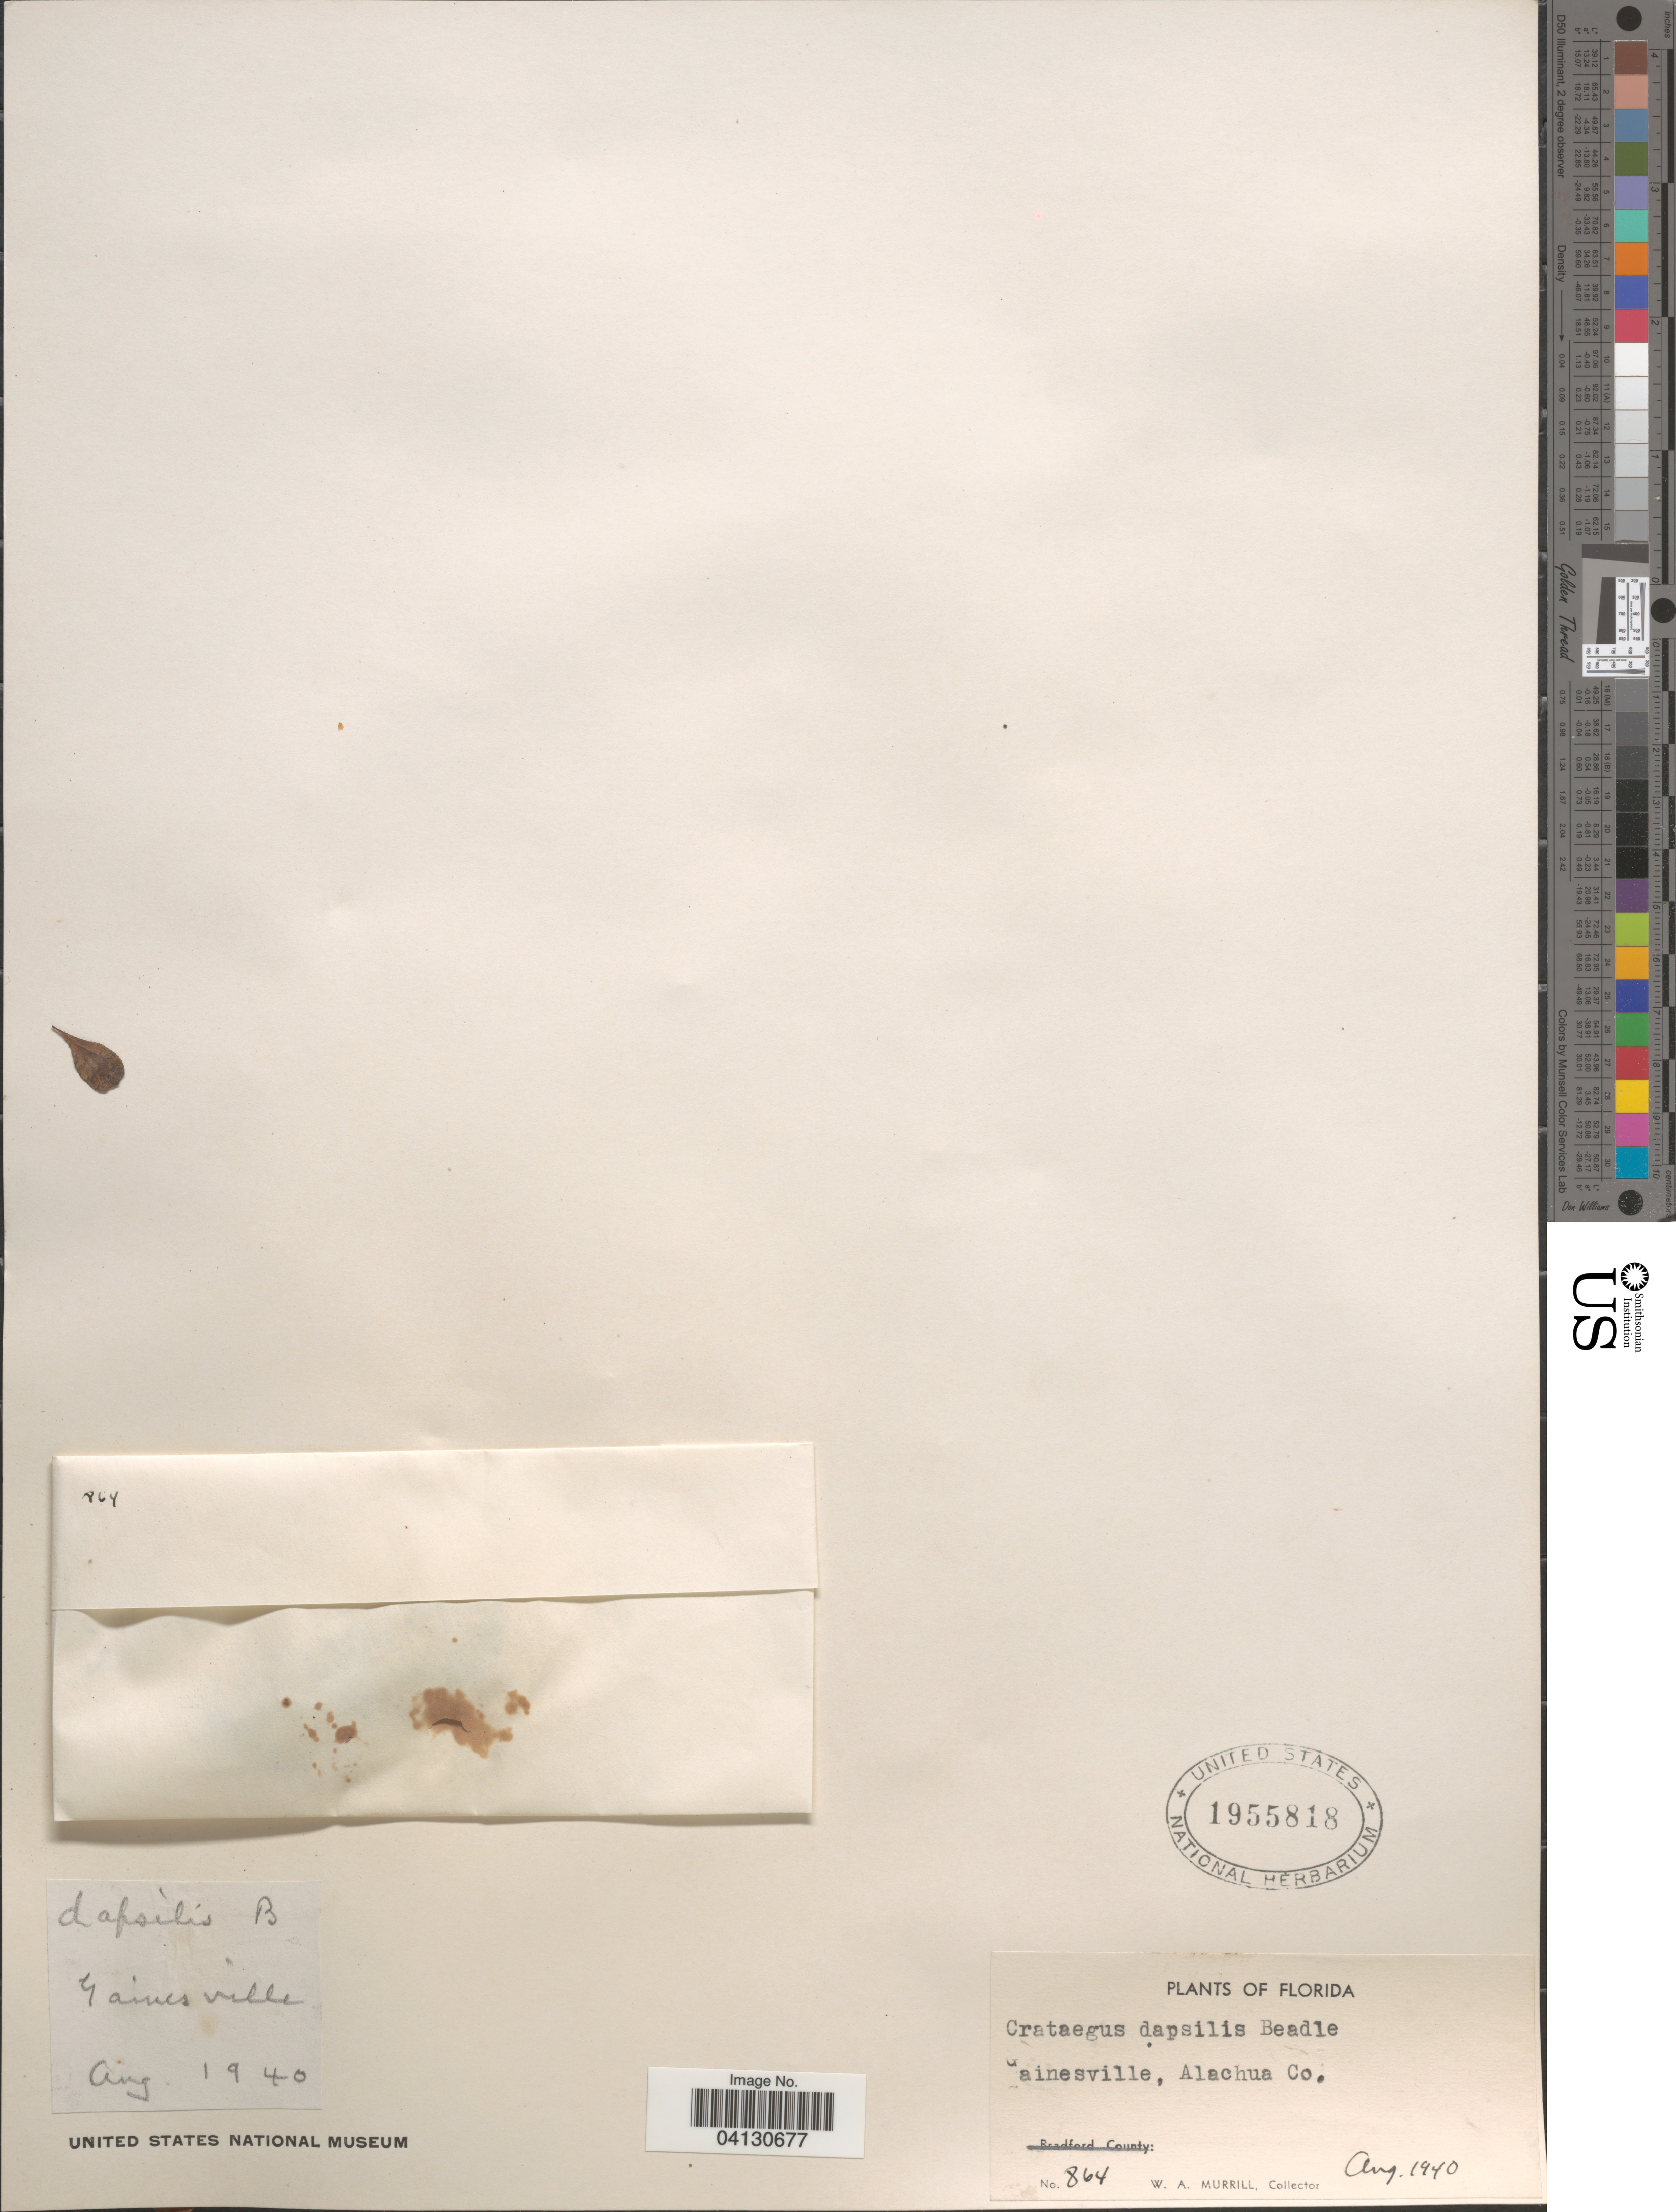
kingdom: Plantae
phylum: Tracheophyta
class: Magnoliopsida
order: Rosales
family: Rosaceae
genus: Crataegus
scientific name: Crataegus dapsilis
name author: Beadle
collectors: W. A. Murrill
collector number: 864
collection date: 1940-08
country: United States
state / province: Florida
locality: Gainesville, Alachua Co.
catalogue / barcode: US 1955818